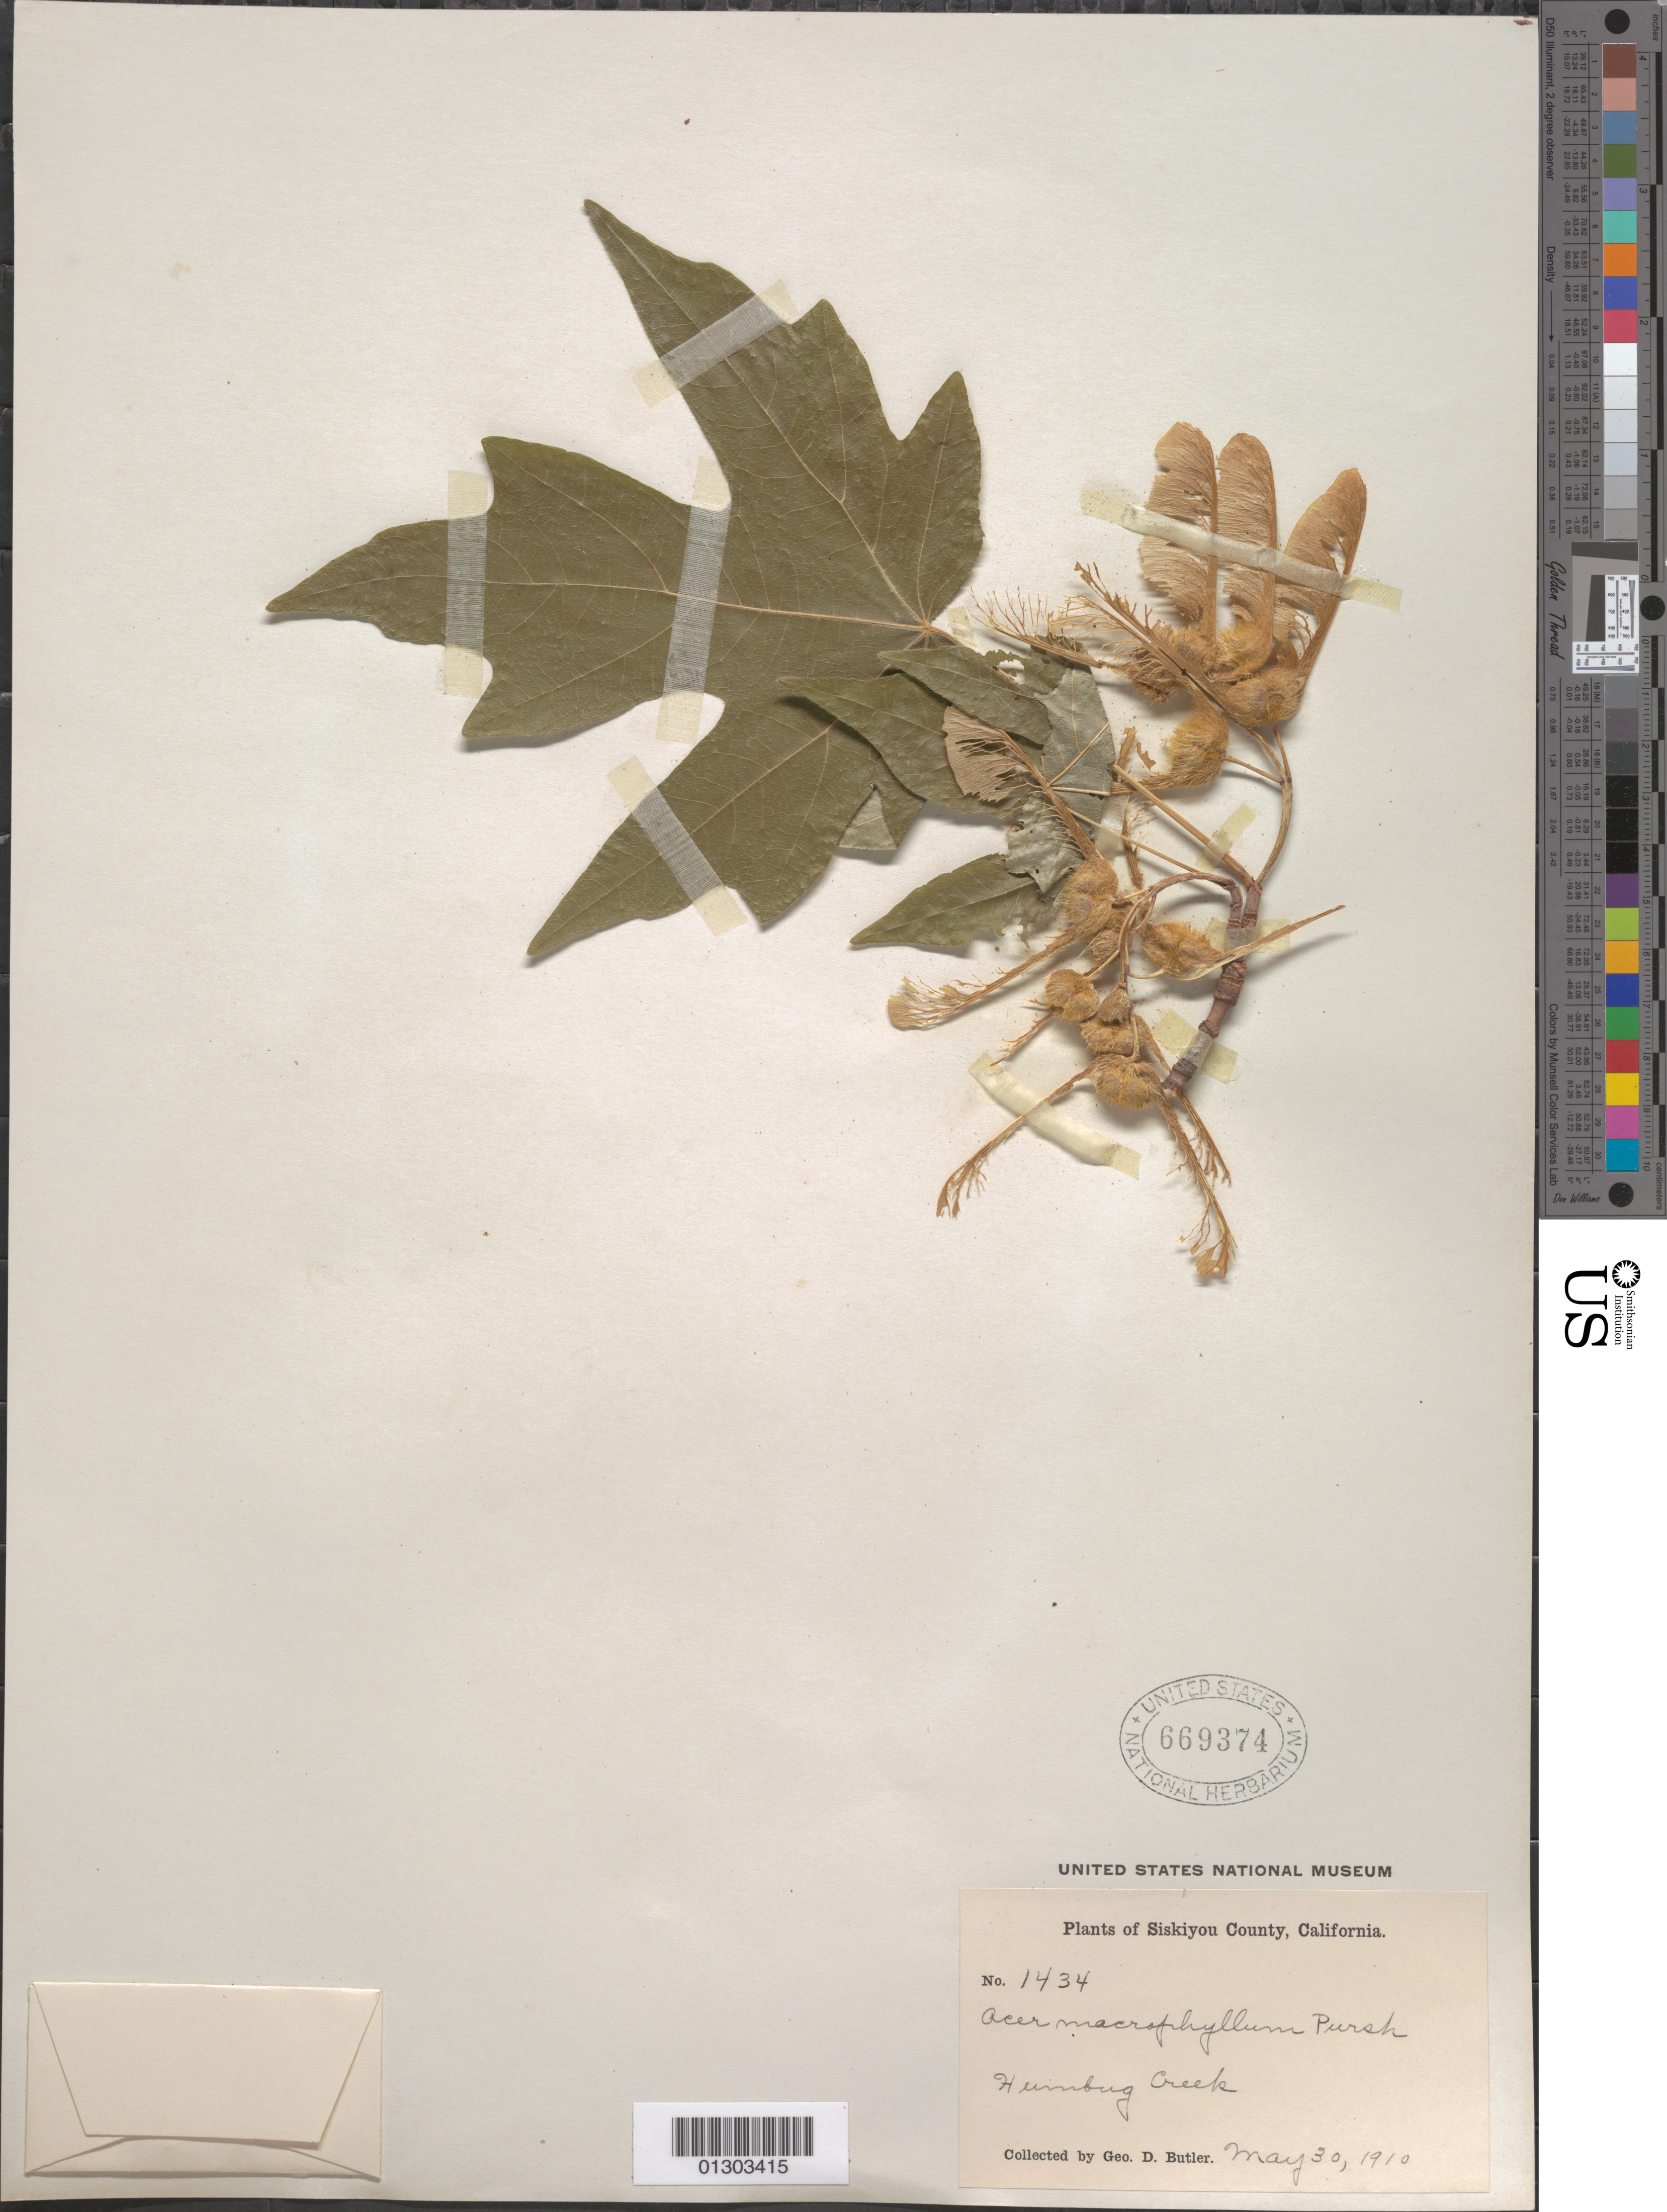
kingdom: Plantae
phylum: Tracheophyta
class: Magnoliopsida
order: Sapindales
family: Sapindaceae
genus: Acer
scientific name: Acer macrophyllum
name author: Pursh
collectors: G. D. Butler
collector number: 1434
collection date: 1910-05-30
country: United States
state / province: California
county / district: Siskiyou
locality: Siskiyou County, Humbug Creek.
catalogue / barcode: US 669374